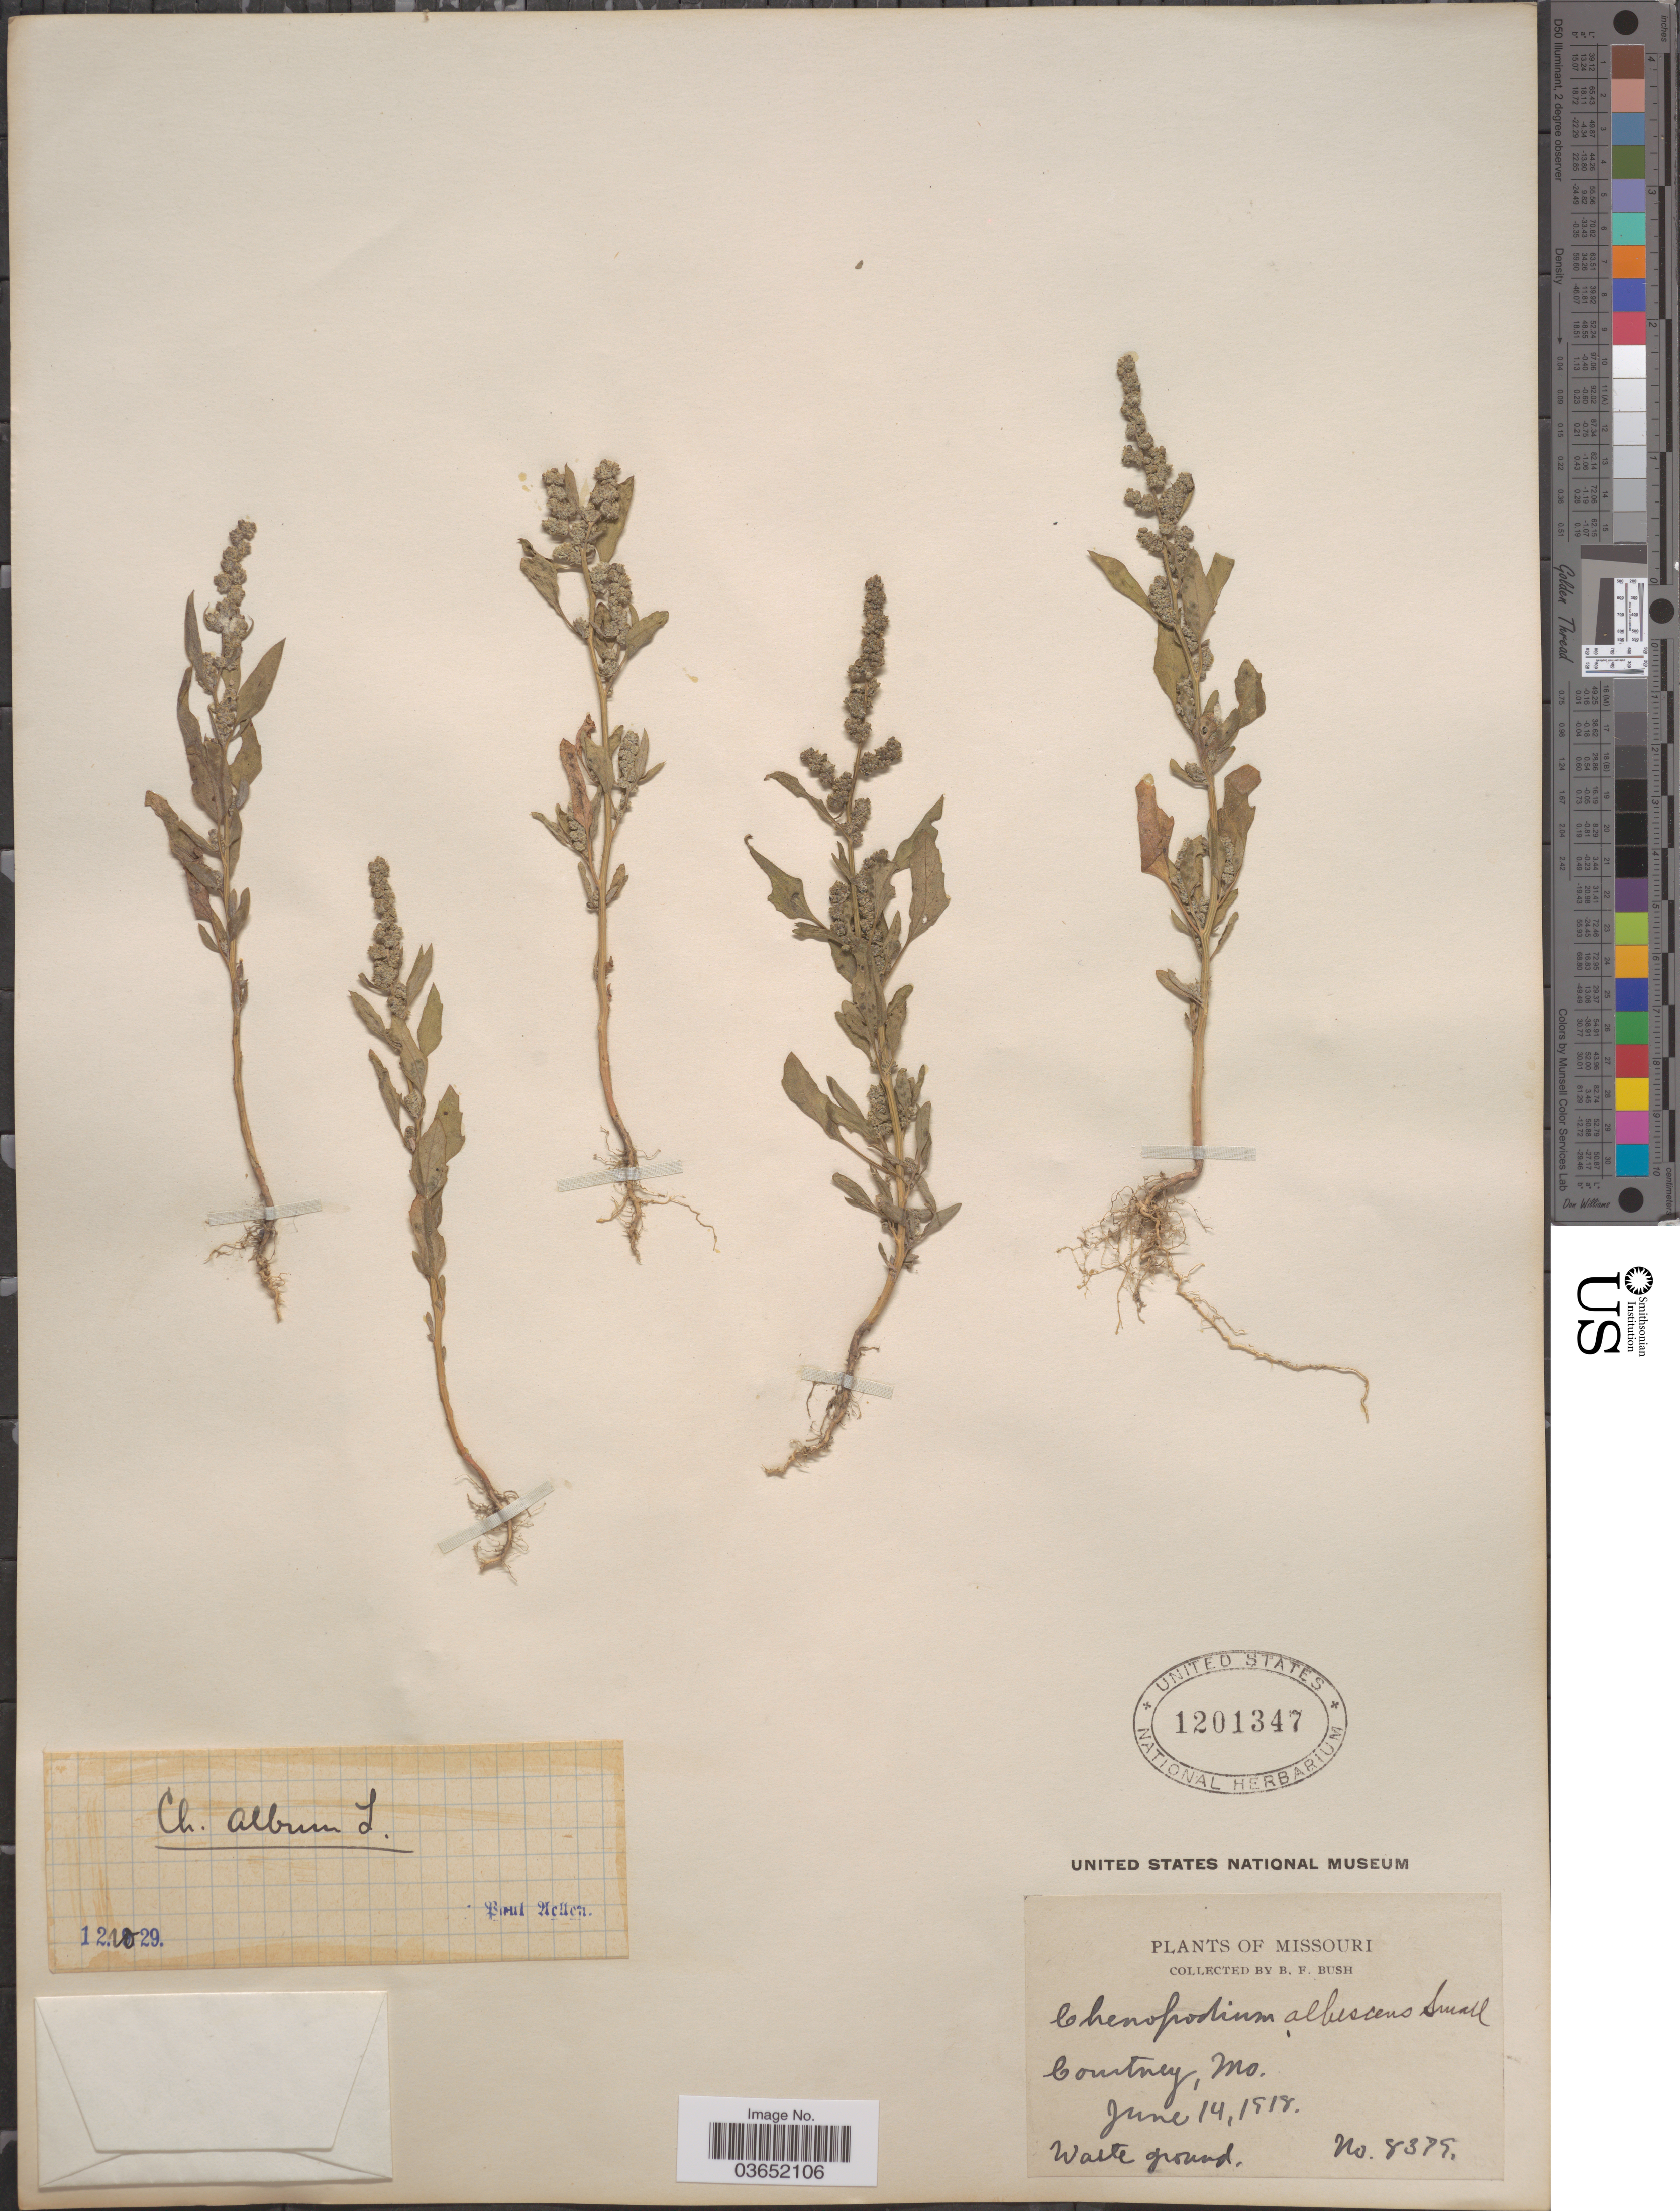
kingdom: Plantae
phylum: Tracheophyta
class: Magnoliopsida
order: Caryophyllales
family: Amaranthaceae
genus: Chenopodium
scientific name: Chenopodium album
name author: L.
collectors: B. F. Bush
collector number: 8379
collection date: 1918-06-14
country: United States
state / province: Missouri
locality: Courtney.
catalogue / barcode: US 1201347